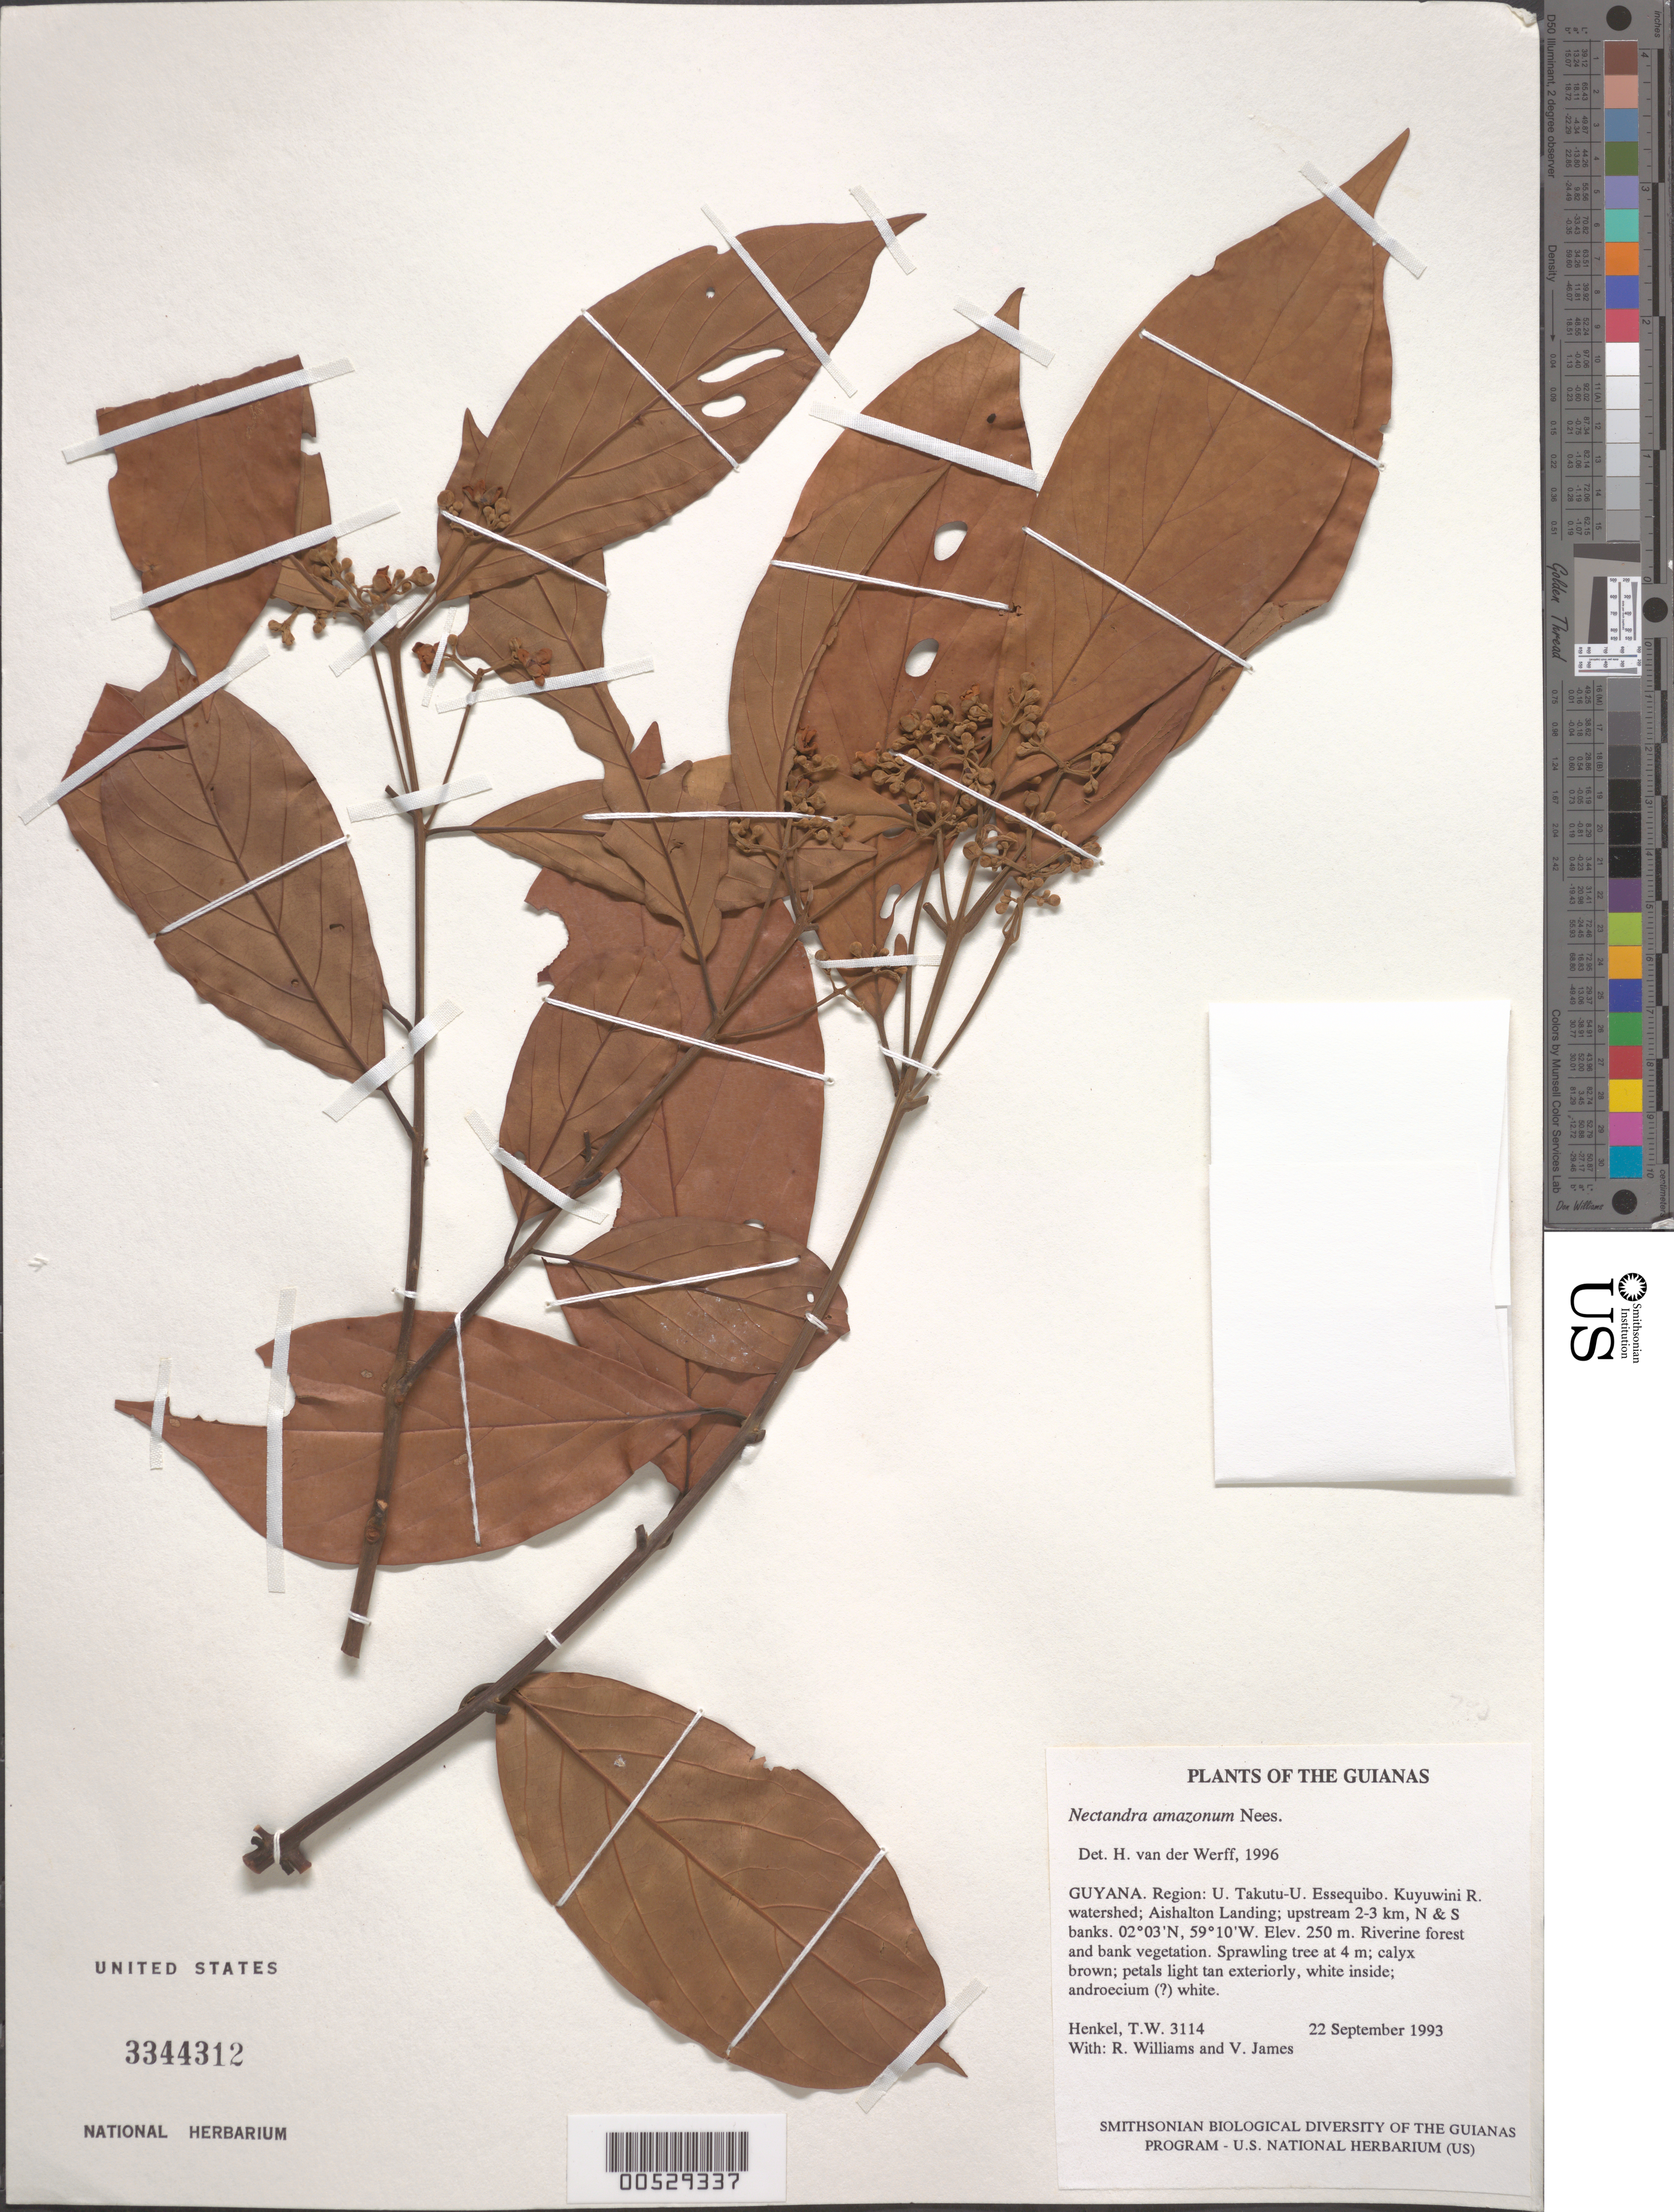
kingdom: Plantae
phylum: Tracheophyta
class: Magnoliopsida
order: Laurales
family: Lauraceae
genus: Nectandra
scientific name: Nectandra amazonum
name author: Nees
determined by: van der Werff, H., (MO), Missouri Botanical Garden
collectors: T. Henkel, R. Williams & V. James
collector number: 3114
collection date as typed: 22 September 1993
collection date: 1993-09-22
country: Guyana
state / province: U. Takutu-U. Essequibo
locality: Kuyuwini R. watershed; Aishalton Landing; upstream 2-3 km, N & S banks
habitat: Riverine forest and bank vegetation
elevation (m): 250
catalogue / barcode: US 3344312